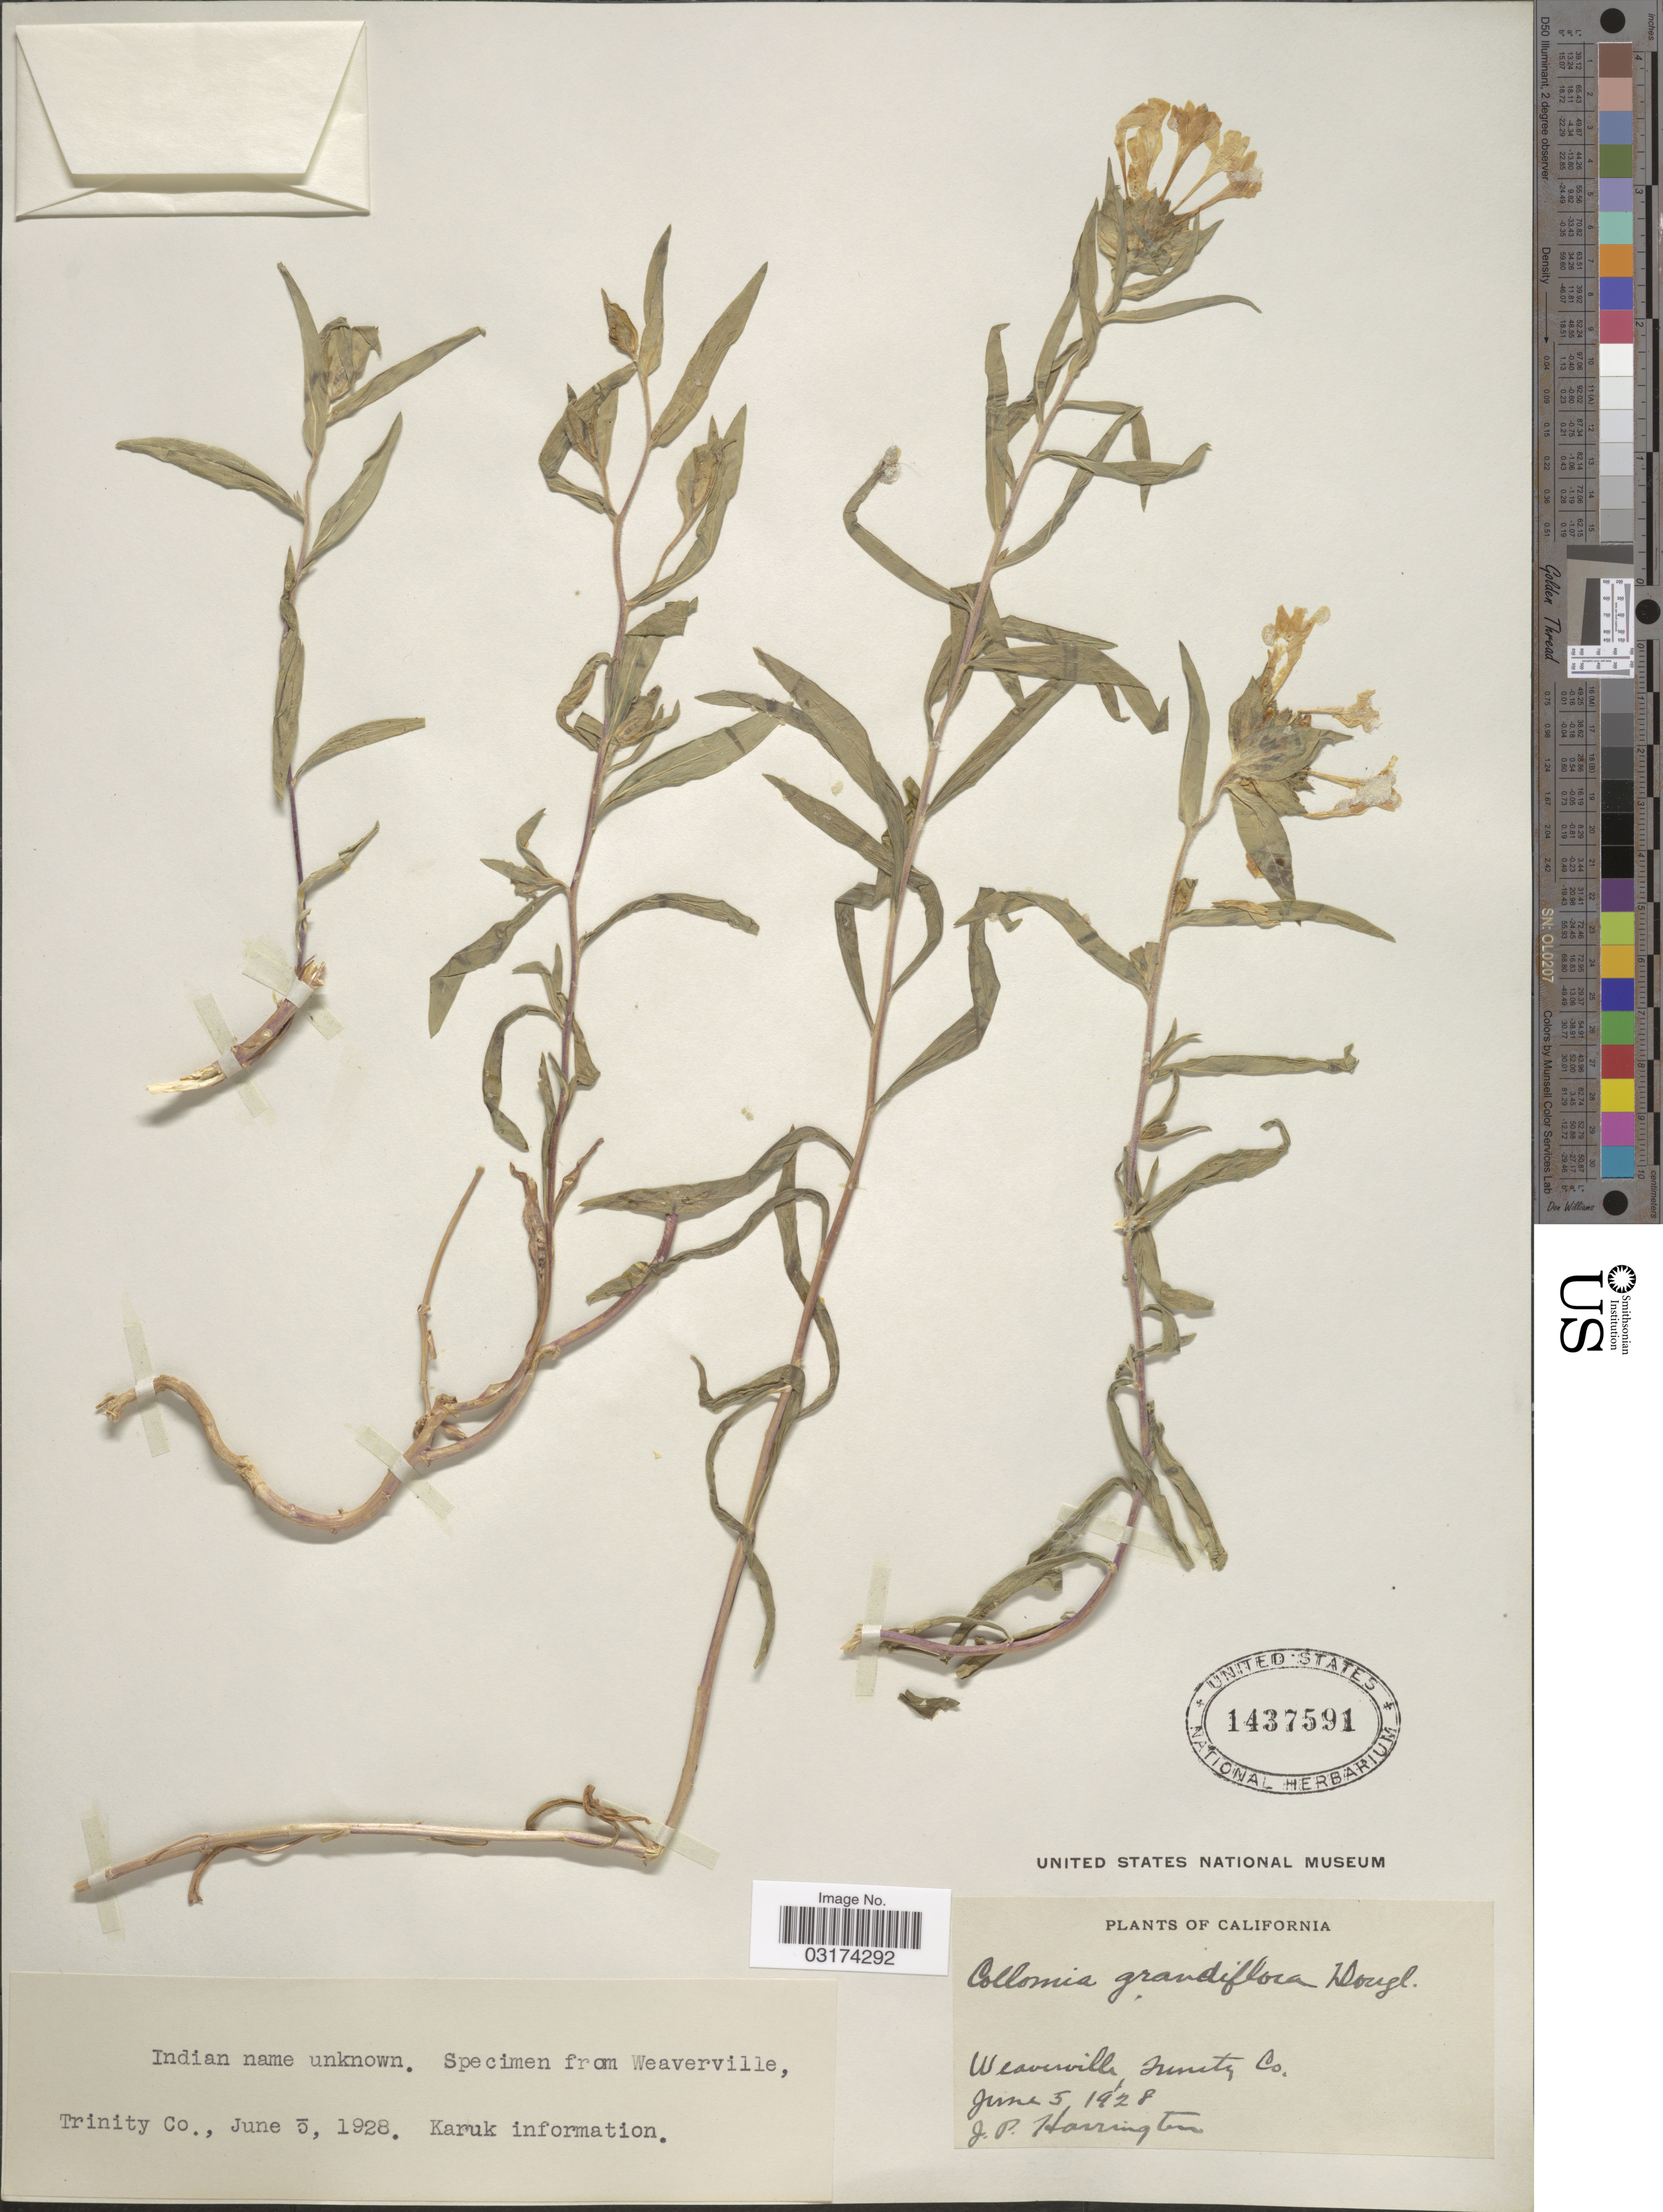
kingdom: Plantae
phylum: Tracheophyta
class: Magnoliopsida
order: Ericales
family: Polemoniaceae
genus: Collomia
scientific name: Collomia grandiflora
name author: Douglas ex Lindl.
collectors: J. Harrington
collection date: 1928-06-05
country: United States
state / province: California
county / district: Trinity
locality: Weaverville, Trinity Co.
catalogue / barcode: US 1437591